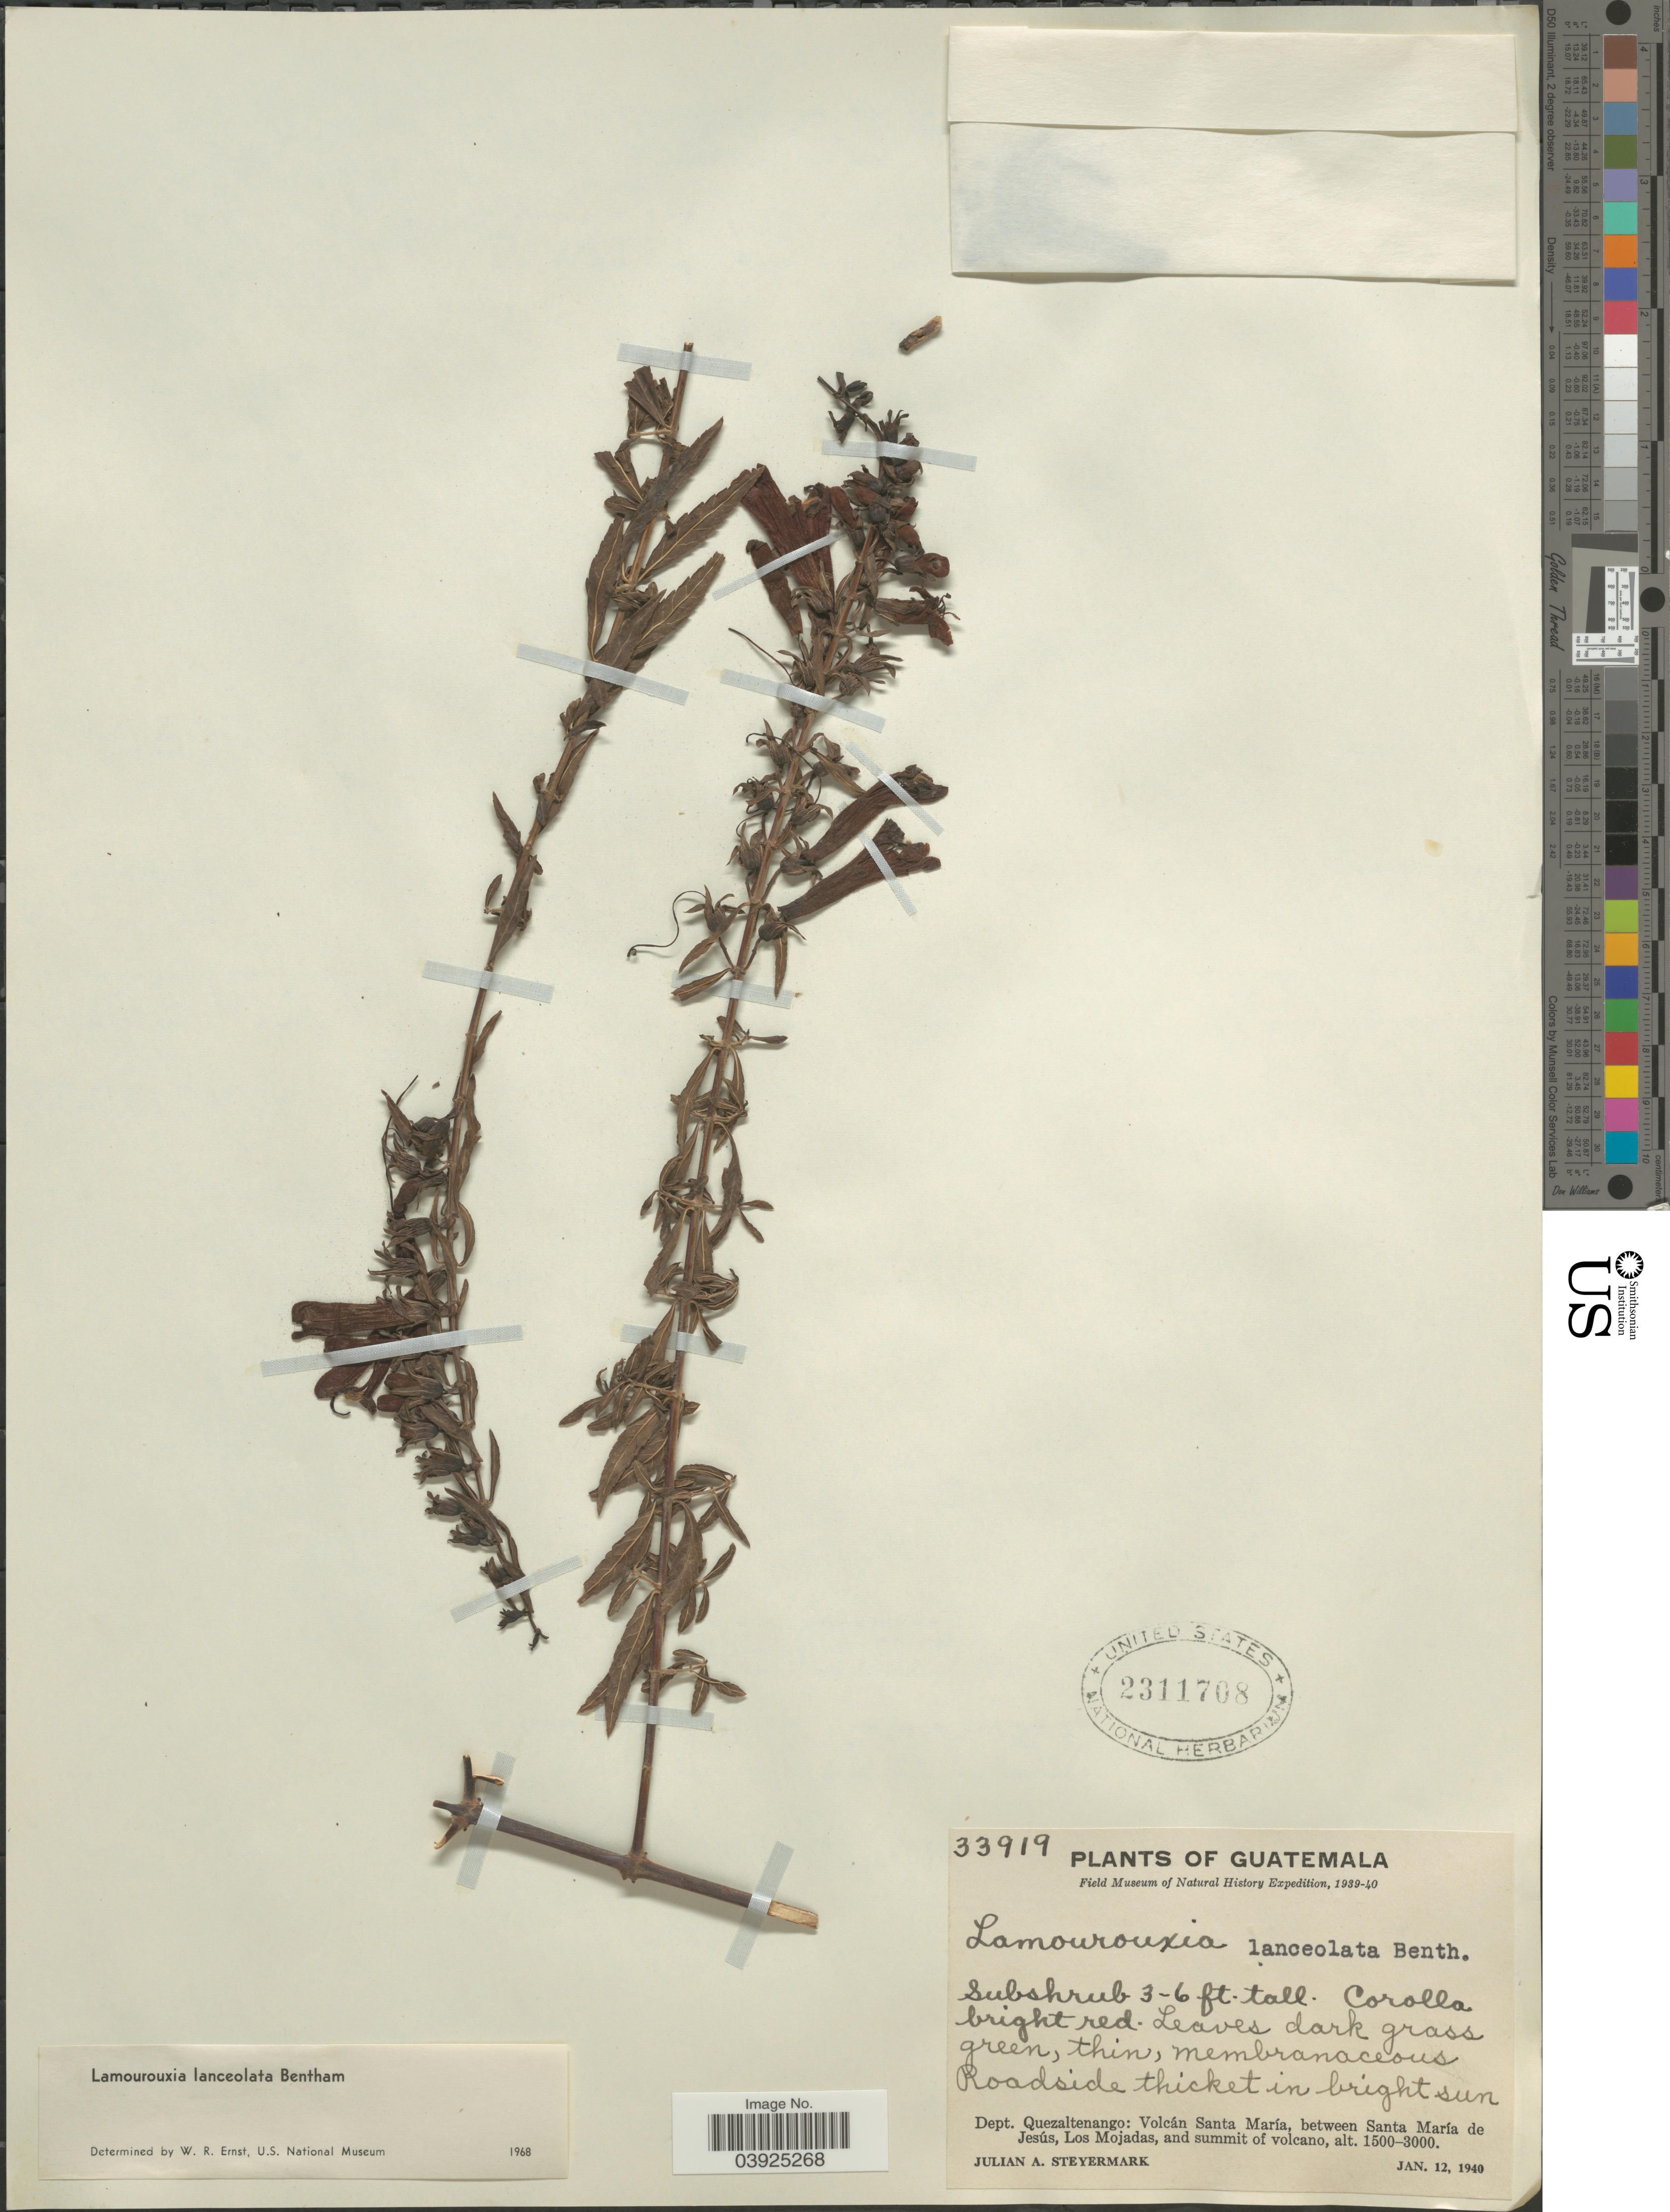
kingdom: Plantae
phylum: Tracheophyta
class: Magnoliopsida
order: Lamiales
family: Orobanchaceae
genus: Lamourouxia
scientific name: Lamourouxia lanceolata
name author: Benth.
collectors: J. Steyermark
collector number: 33919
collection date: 1940-01-12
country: Guatemala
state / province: Quetzaltenango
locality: Dept. Quezaltenango: Volcán Santa María, between Santa María de Jesús, Los Mojadas, and summit of volcano.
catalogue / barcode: US 2311708